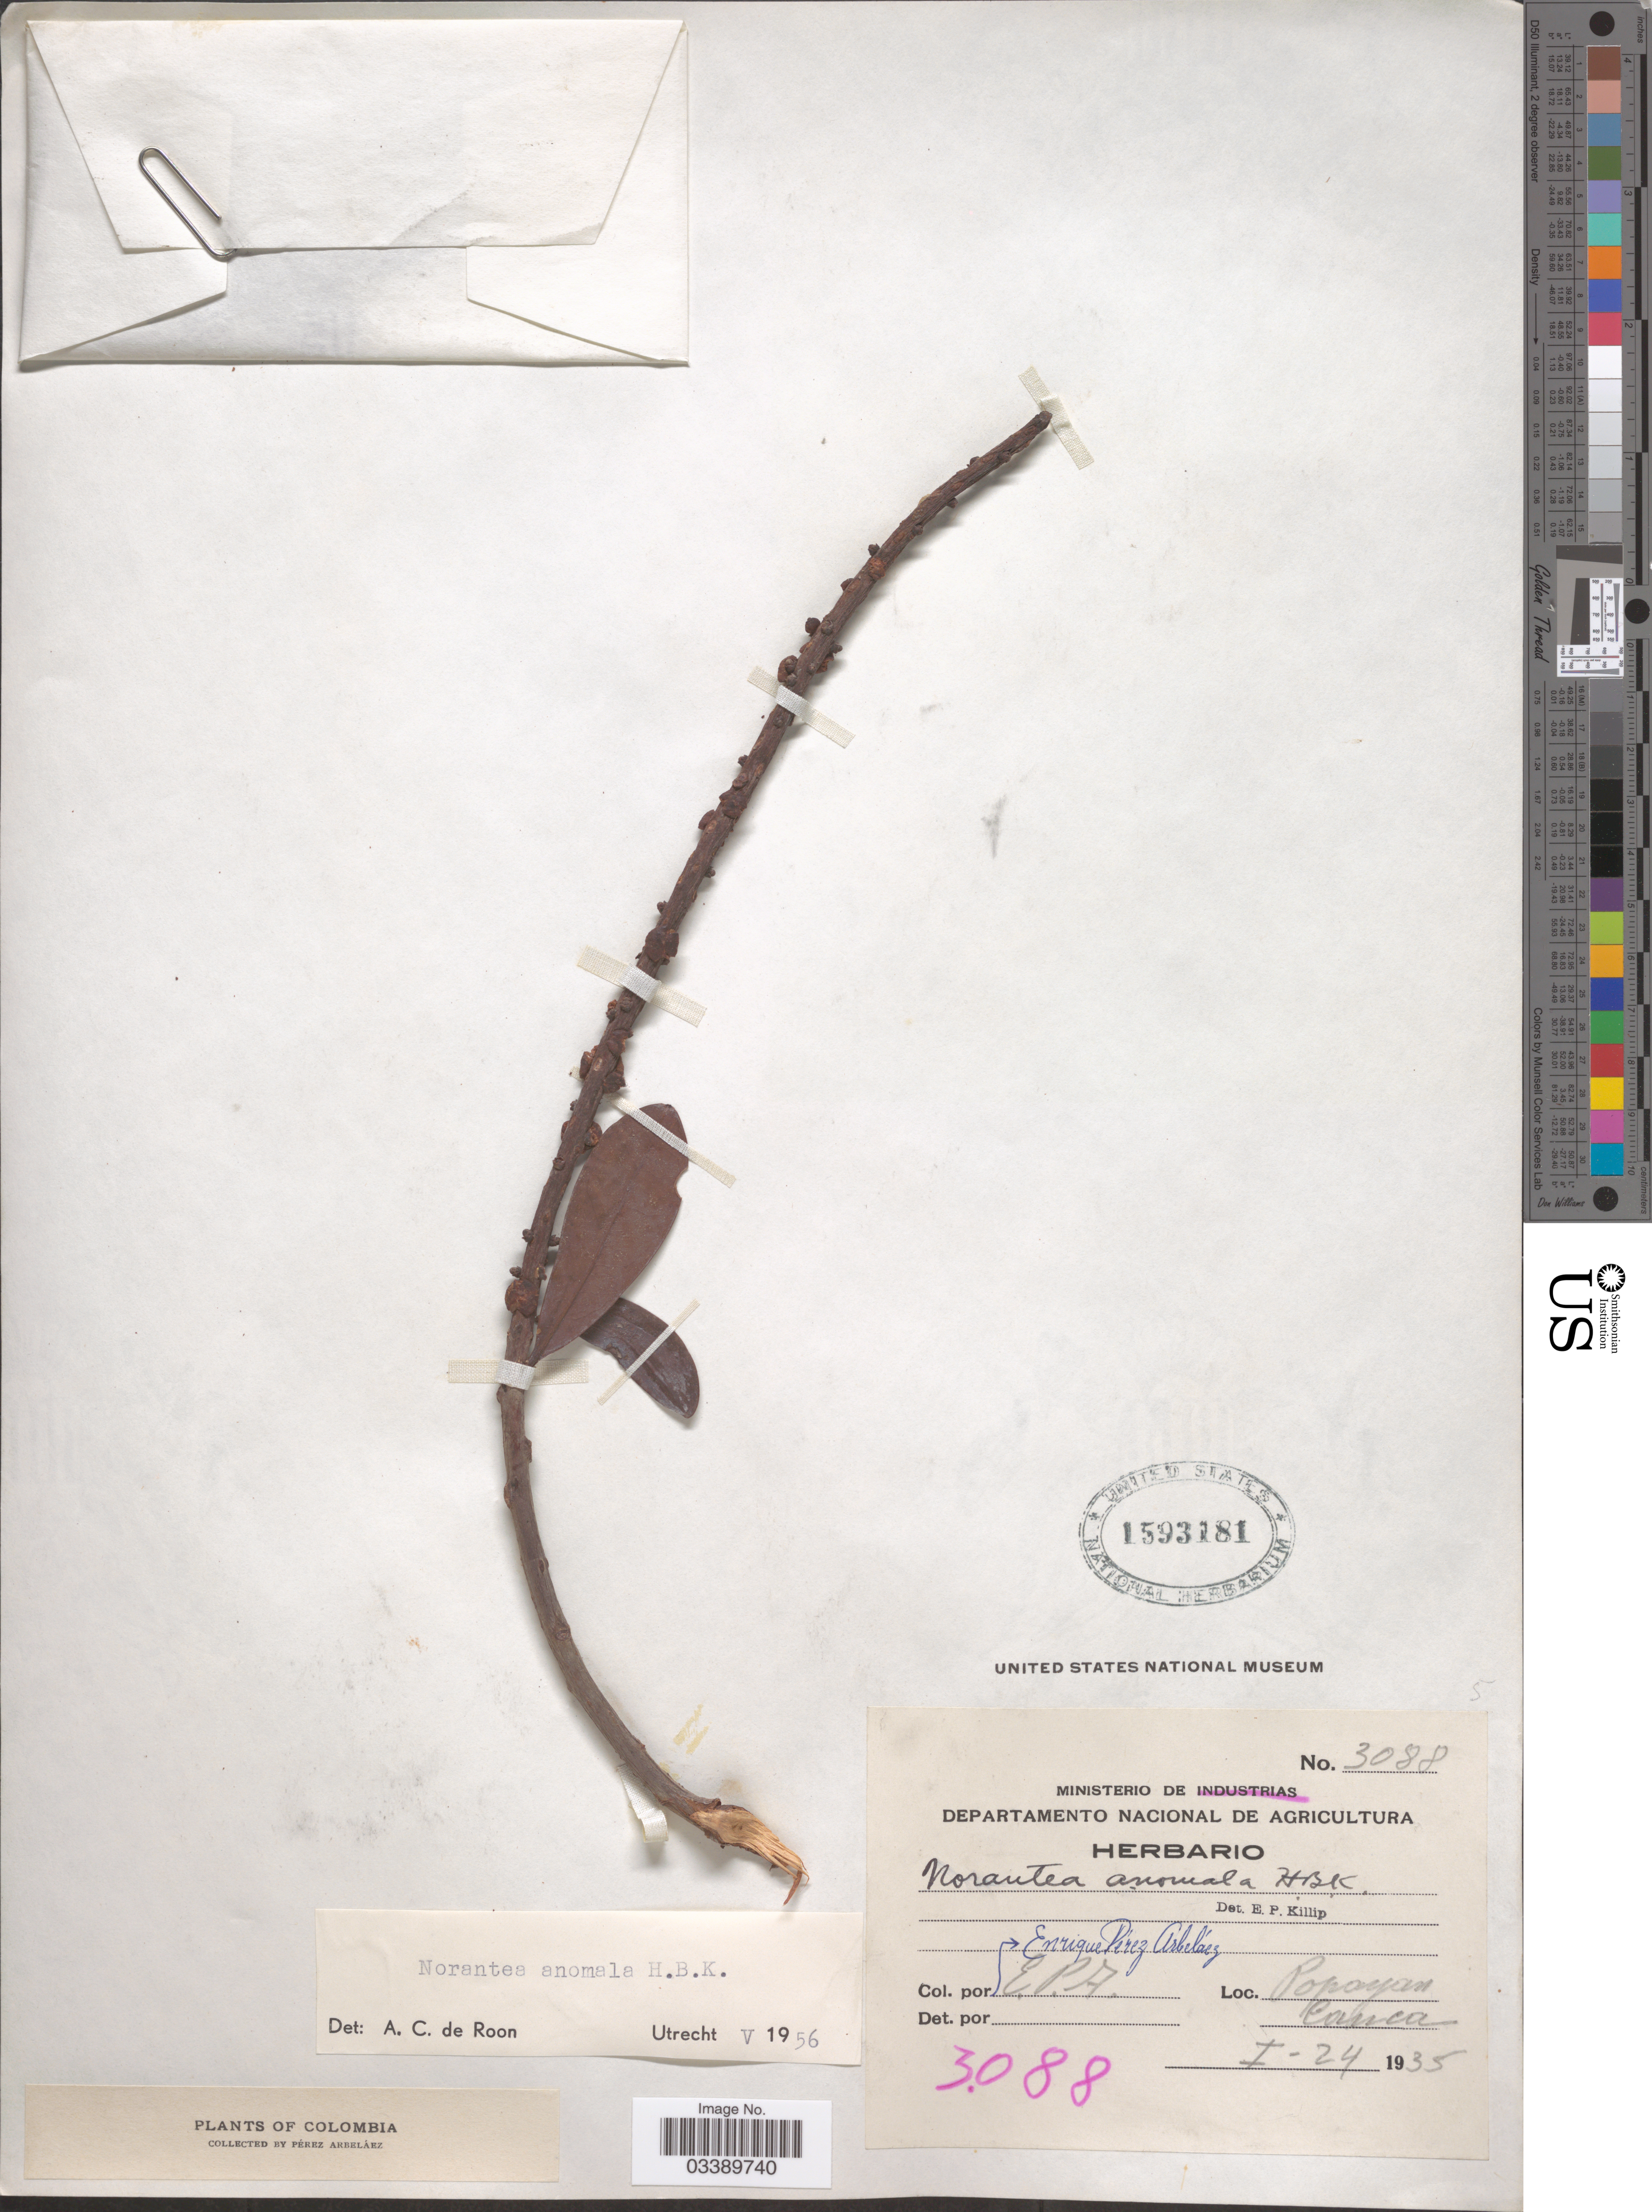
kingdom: Plantae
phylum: Tracheophyta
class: Magnoliopsida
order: Ericales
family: Marcgraviaceae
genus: Sarcopera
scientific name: Sarcopera anomala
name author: (Kunth) Bedell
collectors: E. Pérez Arbeláez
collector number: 3088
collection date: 1935-01-24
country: Colombia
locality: Popayan. Cauca.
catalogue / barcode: US 1593181